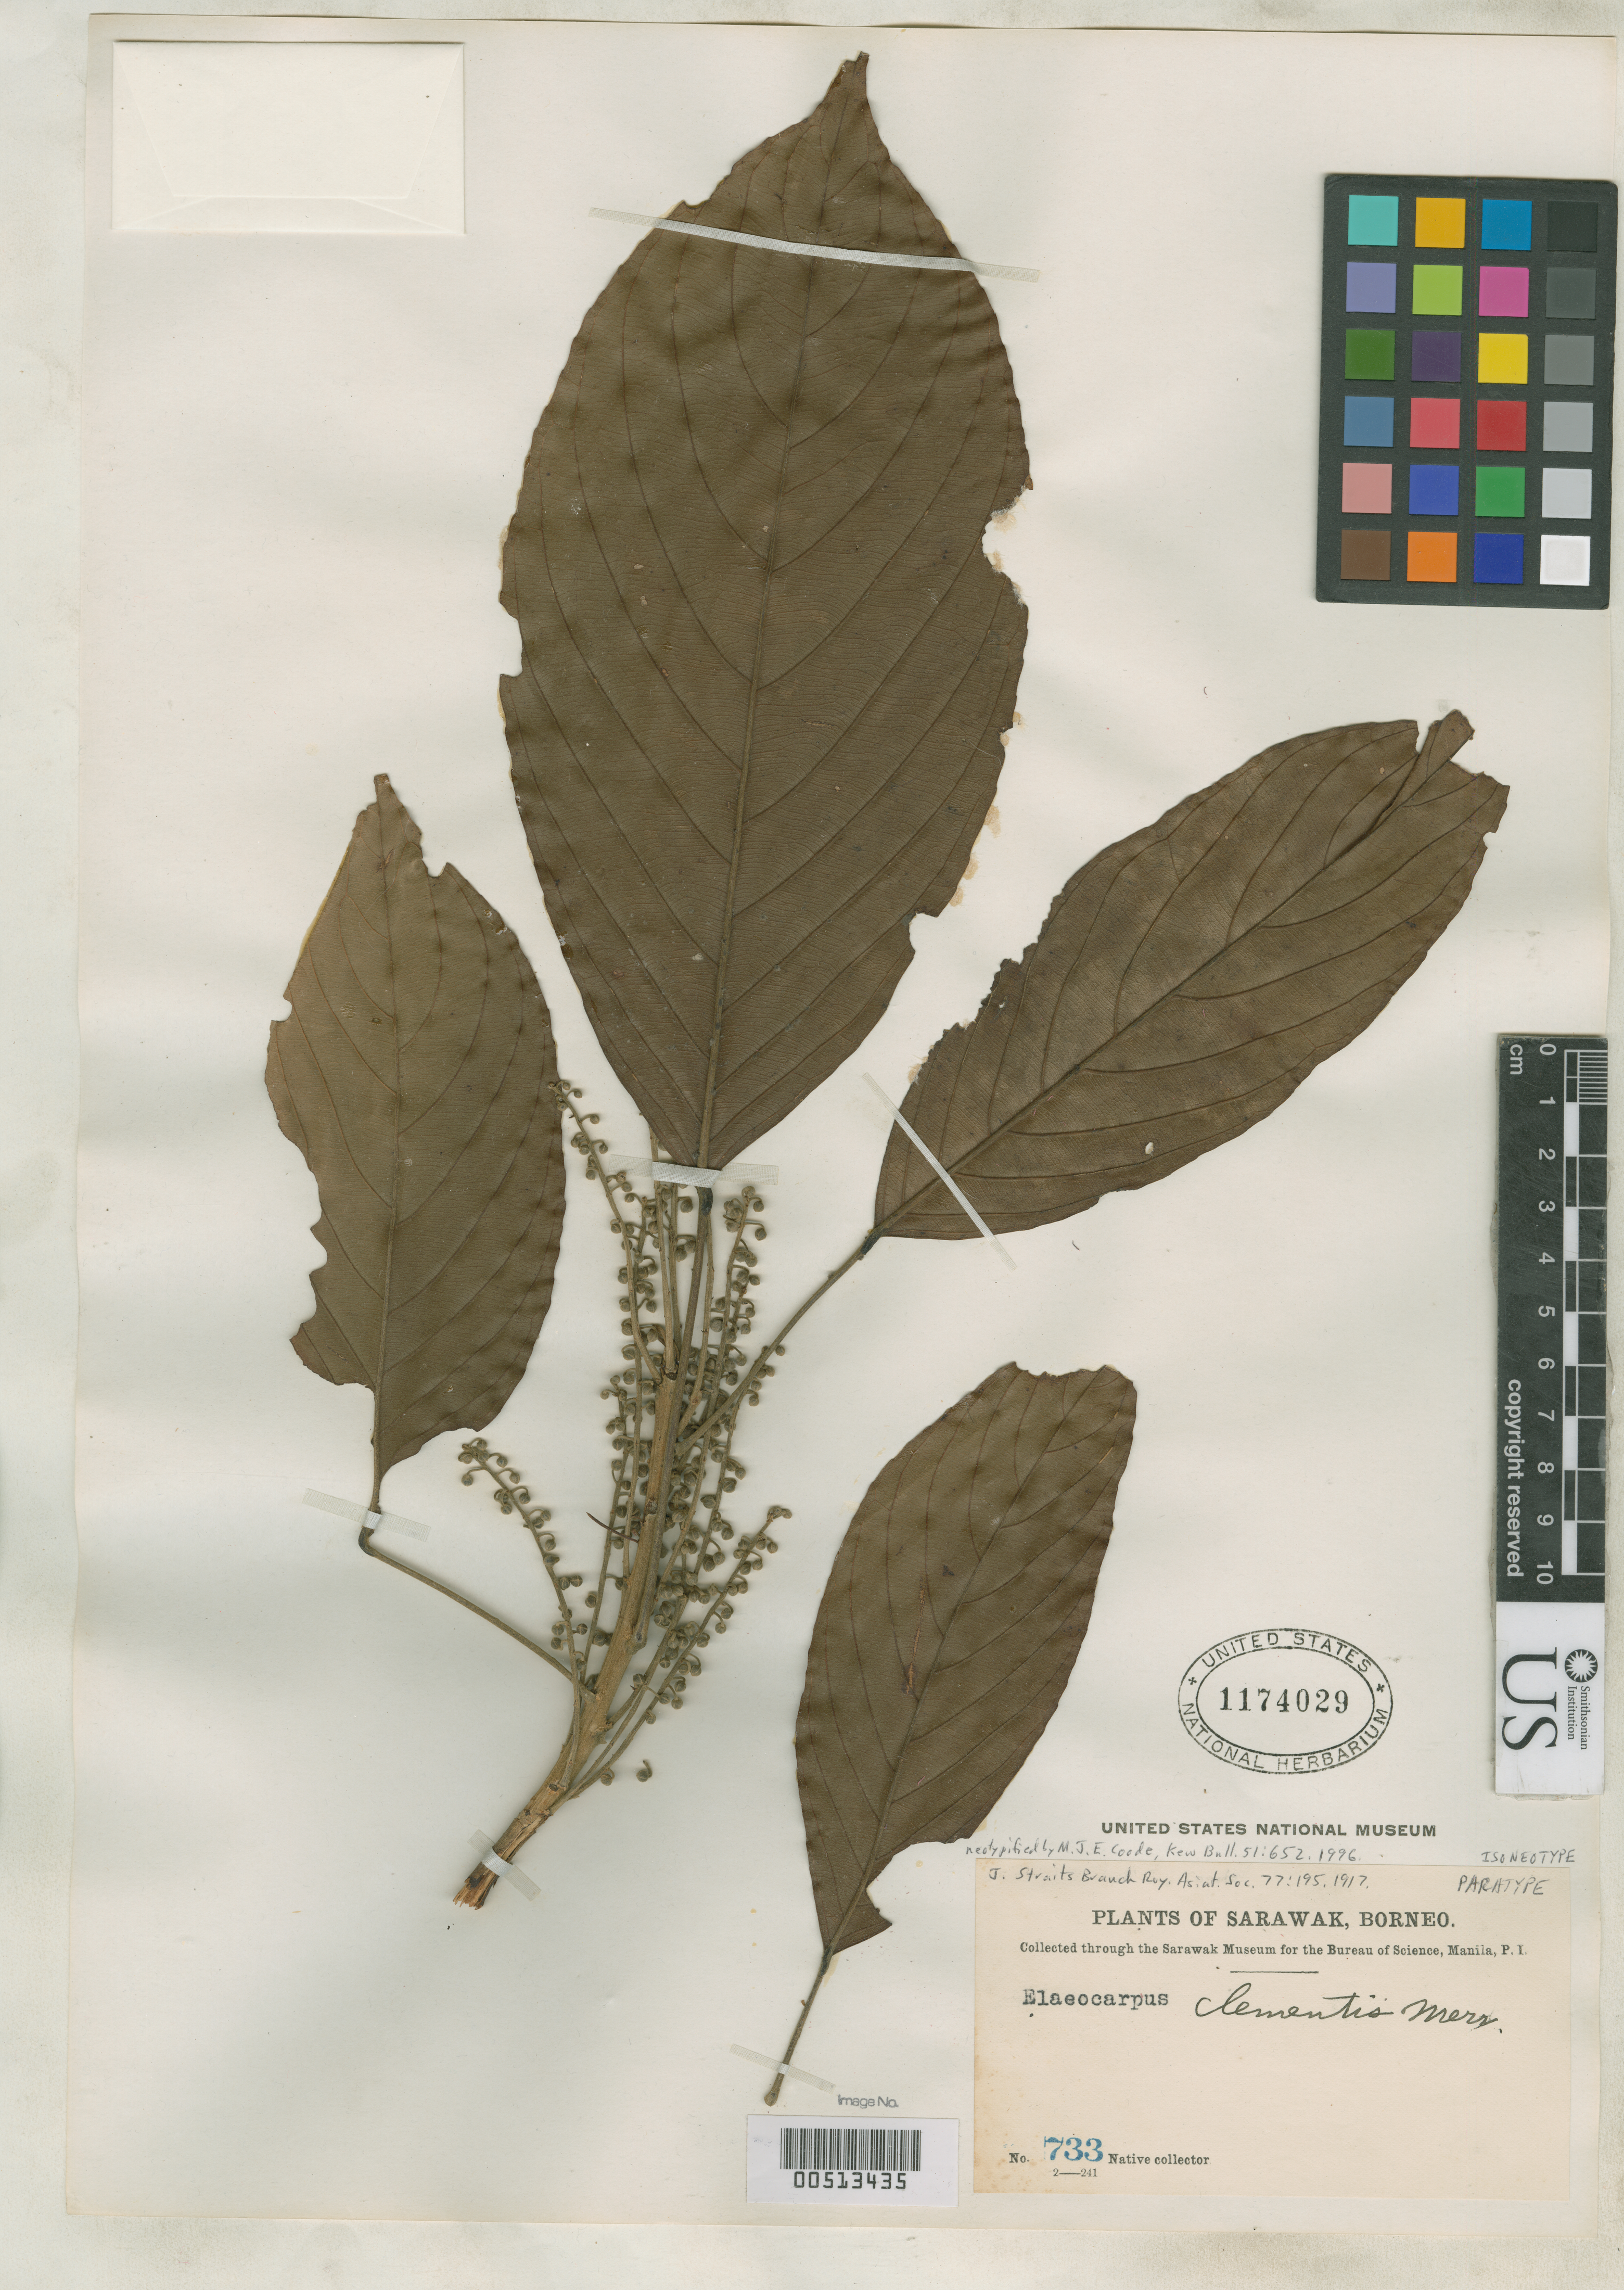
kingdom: Plantae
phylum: Tracheophyta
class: Magnoliopsida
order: Oxalidales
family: Elaeocarpaceae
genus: Elaeocarpus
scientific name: Elaeocarpus clementis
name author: Merr.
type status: Isoneotype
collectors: Native collector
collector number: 733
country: Malaysia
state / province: Sarawak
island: Borneo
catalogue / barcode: US 1174029